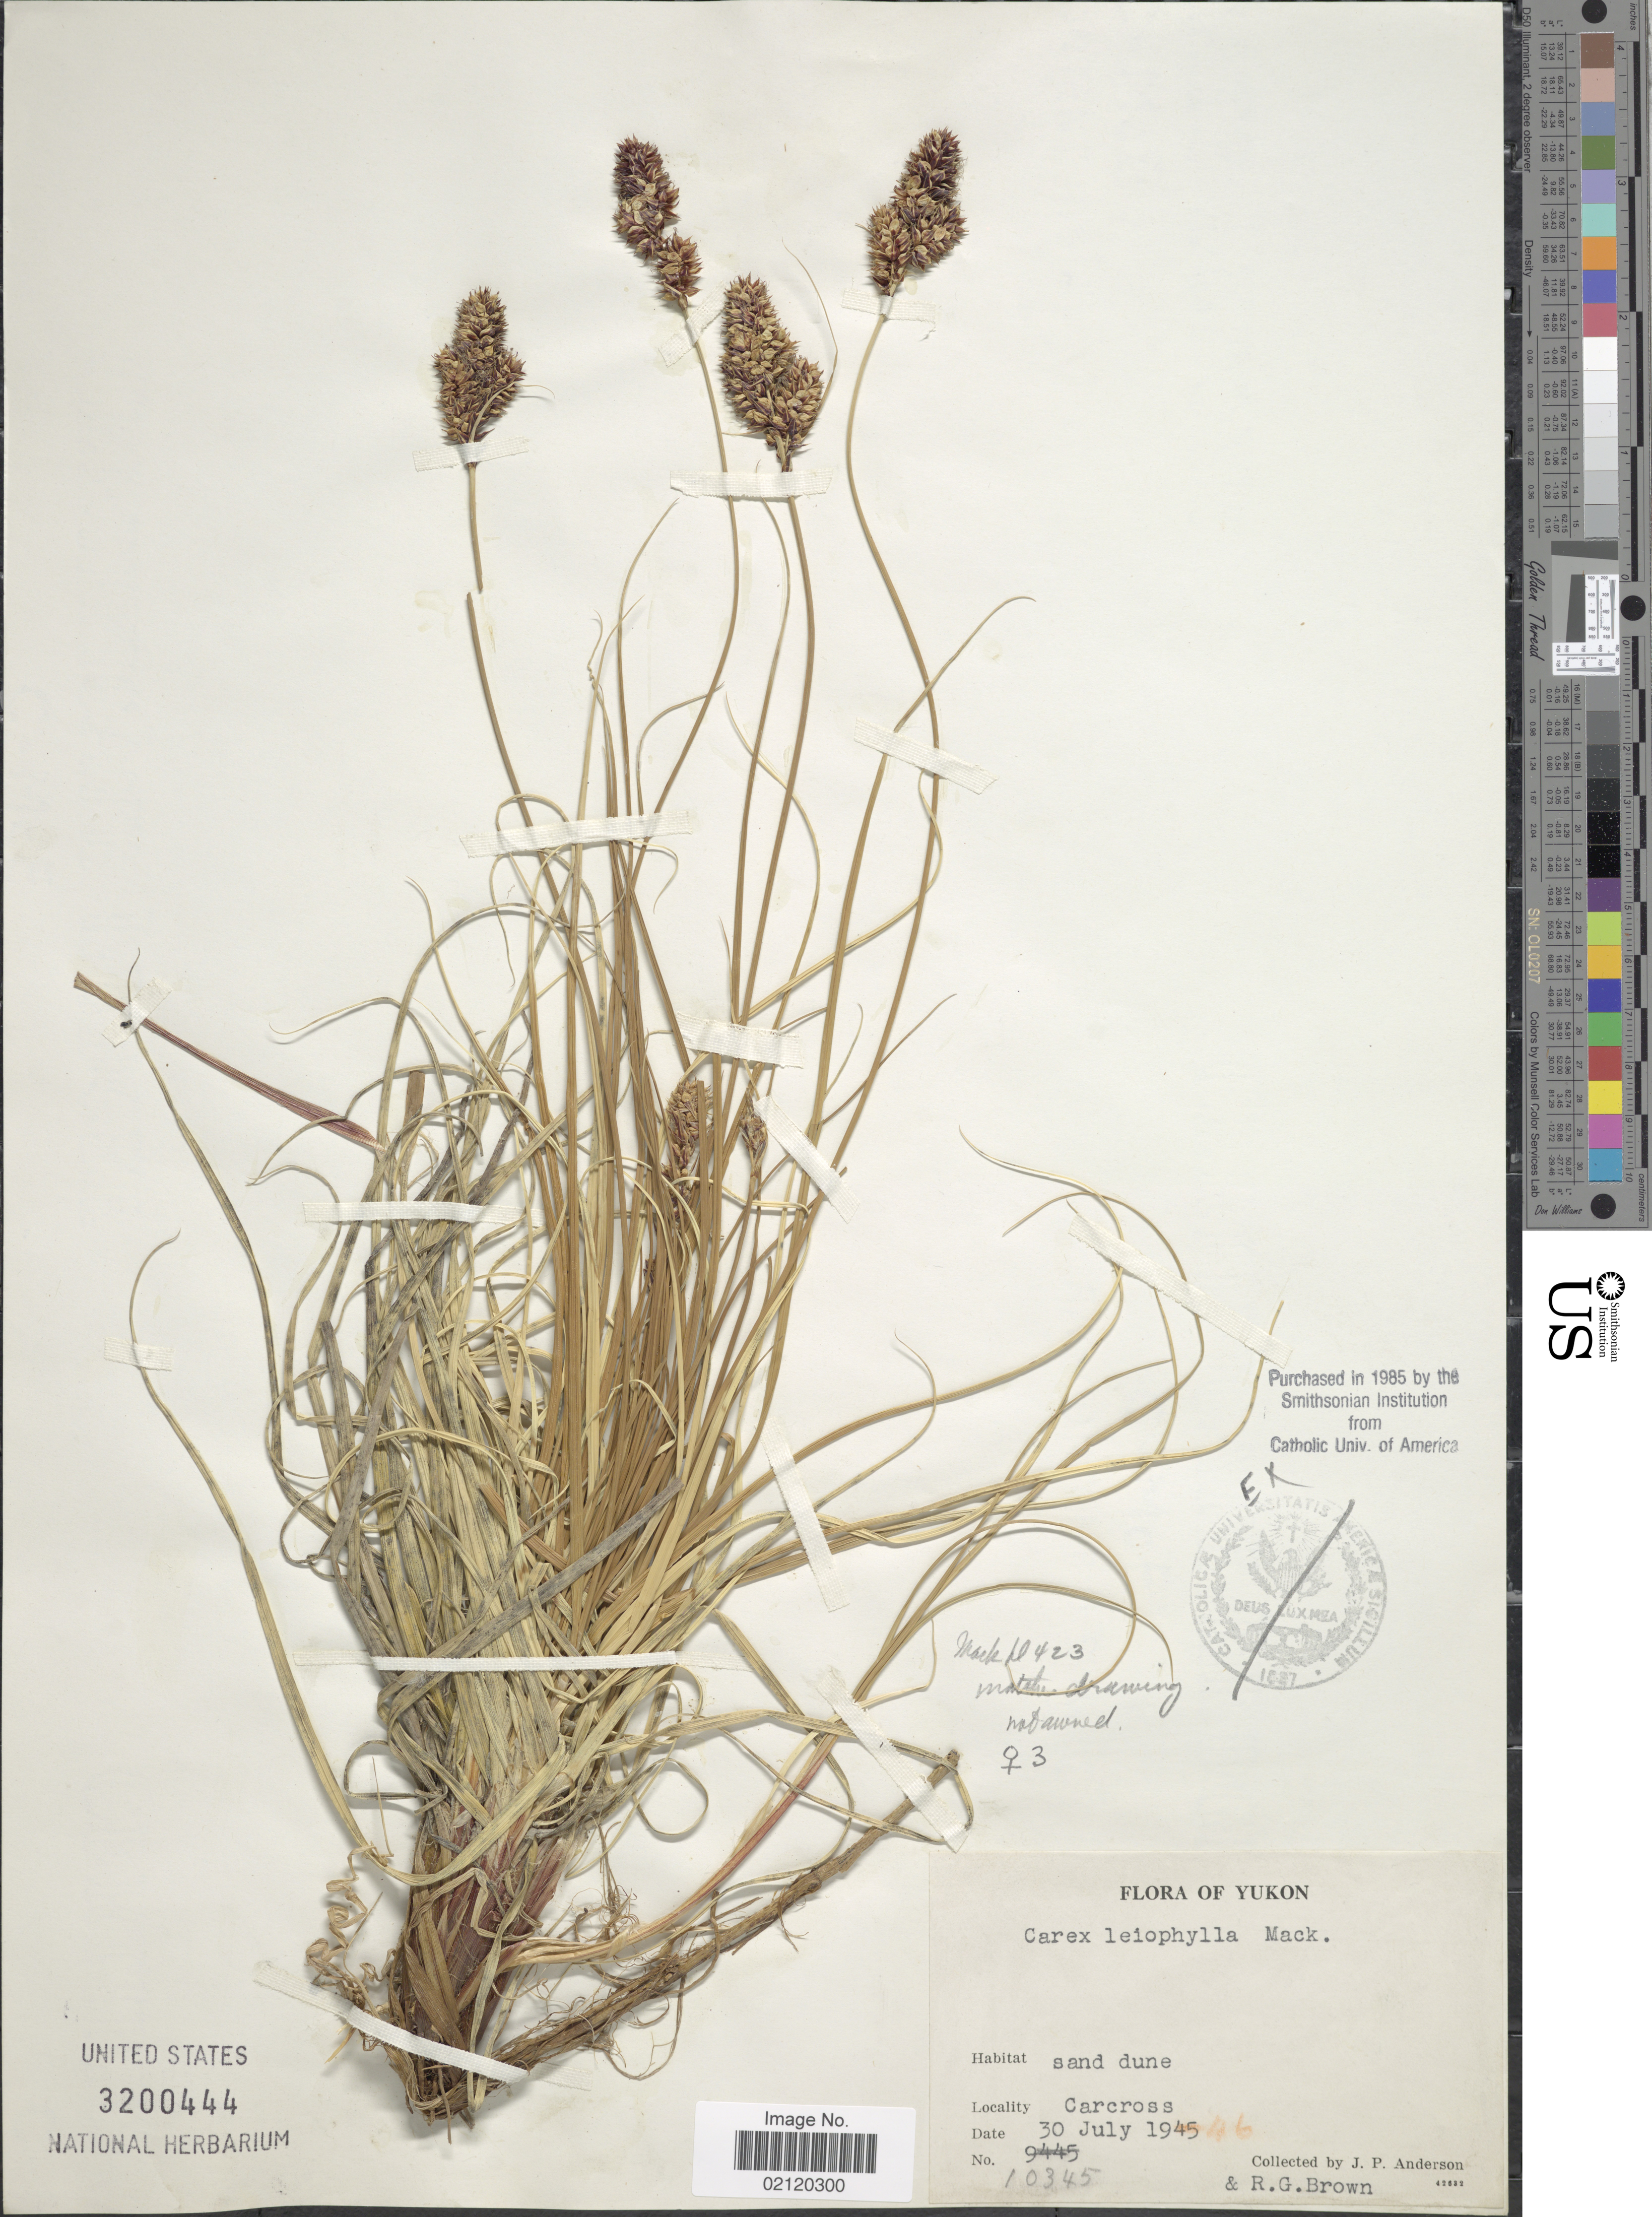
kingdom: Plantae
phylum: Tracheophyta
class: Liliopsida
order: Poales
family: Cyperaceae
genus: Carex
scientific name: Carex sabulosa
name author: Turcz. ex Kunth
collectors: J. P. Anderson & R. G. Brown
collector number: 10345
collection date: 1945-07-30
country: Canada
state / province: Yukon Territory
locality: Carcross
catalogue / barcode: US 3200444